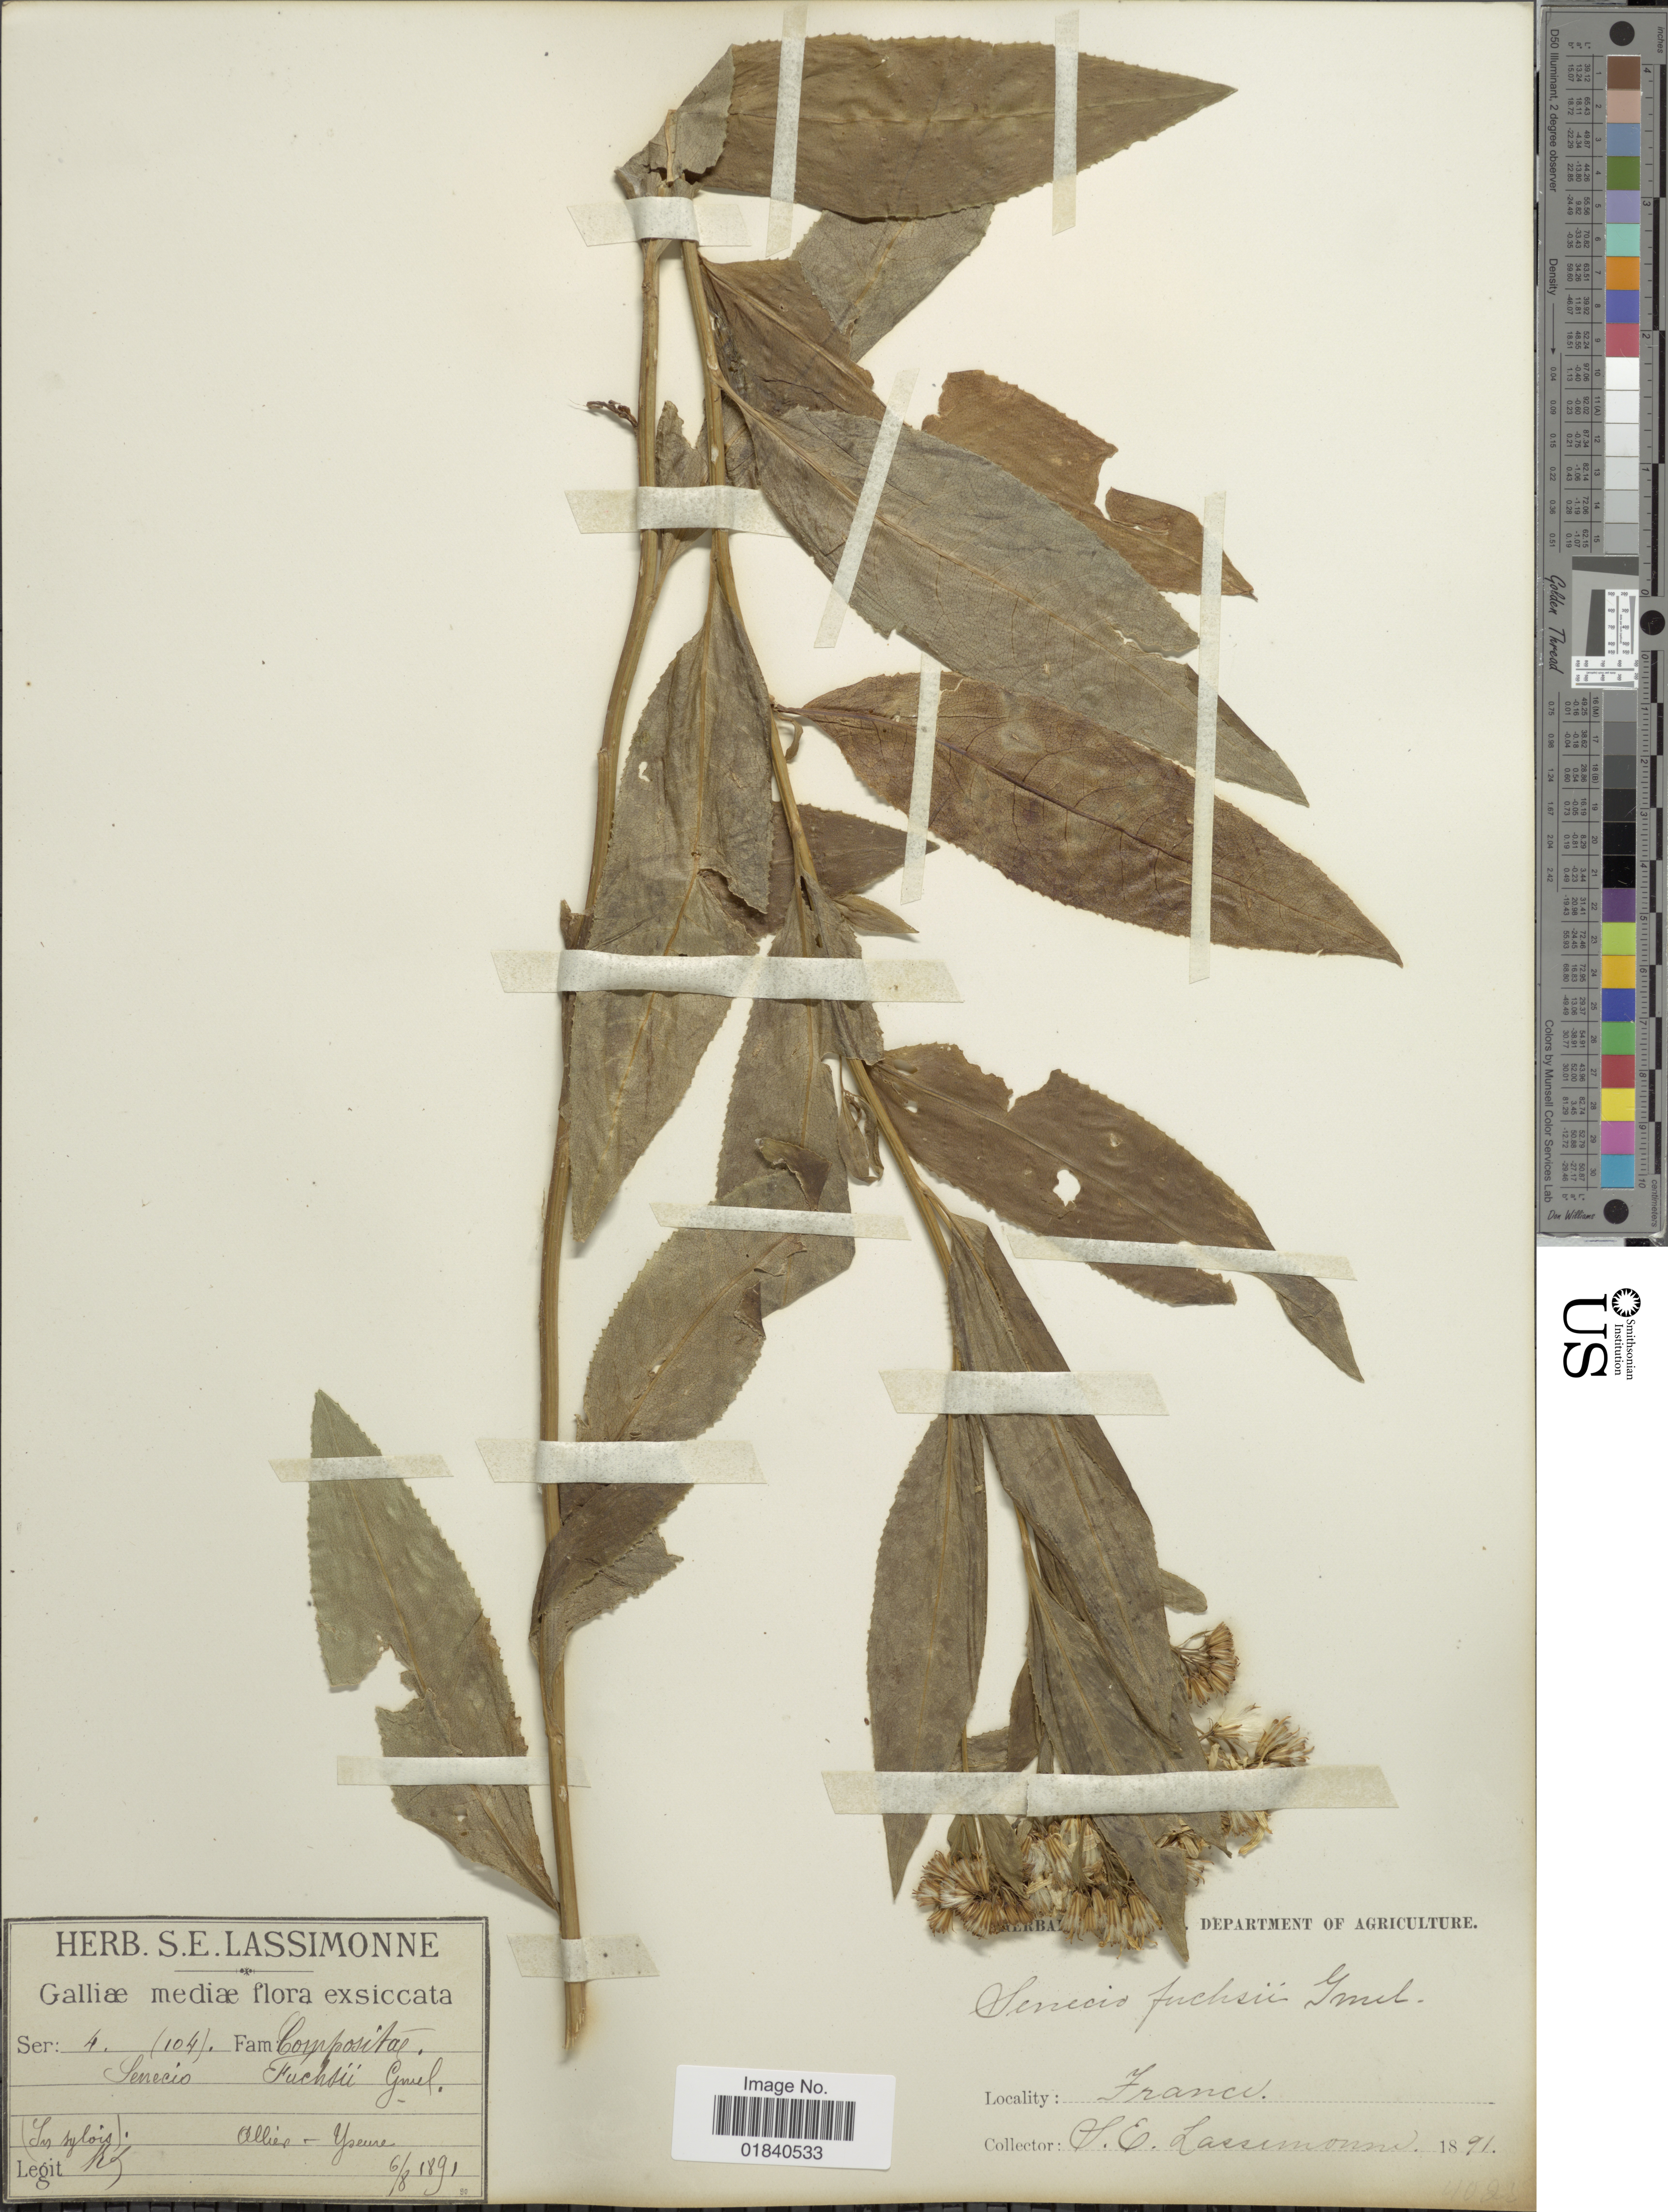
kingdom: Plantae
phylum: Tracheophyta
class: Magnoliopsida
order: Asterales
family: Asteraceae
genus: Senecio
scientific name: Senecio ovatus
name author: (G. Gaertn. et al.) Willd.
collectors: S. Lassimonne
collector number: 4 (104)*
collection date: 1891-08-06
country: France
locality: Galliae mediae, Allien-Yoeure